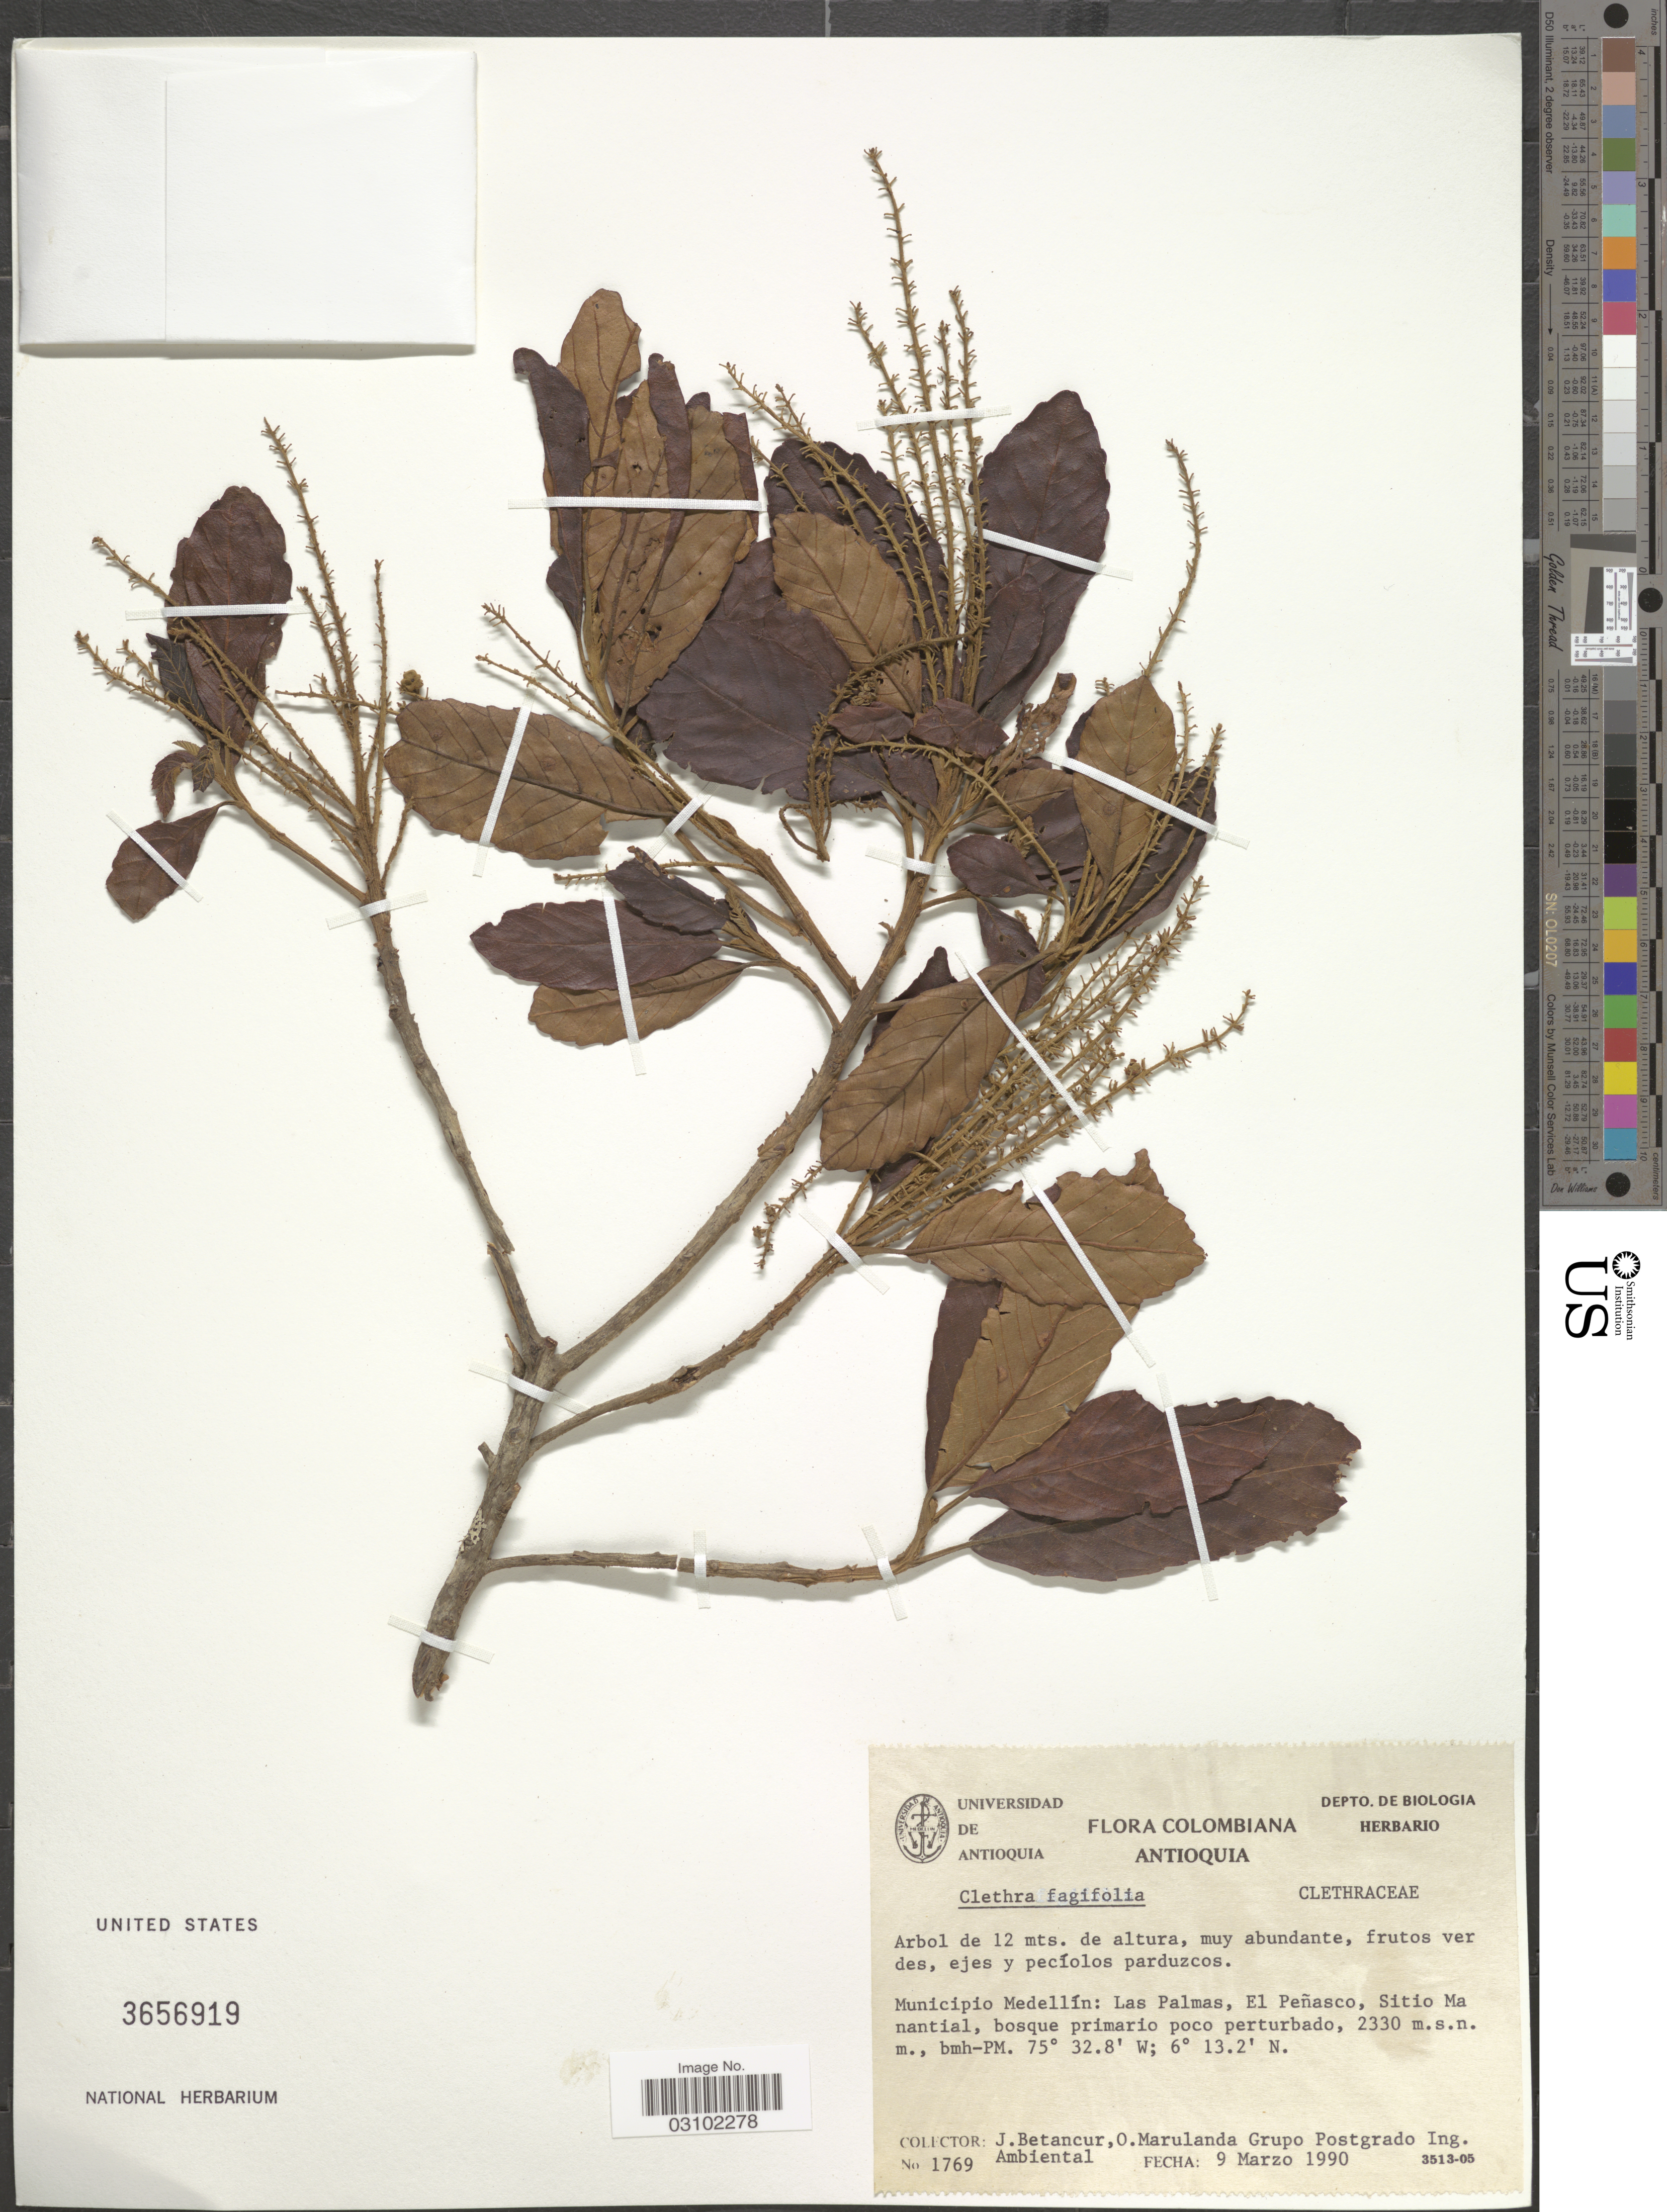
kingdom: Plantae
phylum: Tracheophyta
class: Magnoliopsida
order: Ericales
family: Clethraceae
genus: Clethra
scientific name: Clethra fagifolia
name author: Kunth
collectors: J. Betancur & O. Marulanda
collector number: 1769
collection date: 1990-03-09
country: Colombia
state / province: Antioquia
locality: Municipio Medellín: Las Palmas, El Peñasco, Sitio Manantial.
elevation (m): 2330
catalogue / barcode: US 3656919